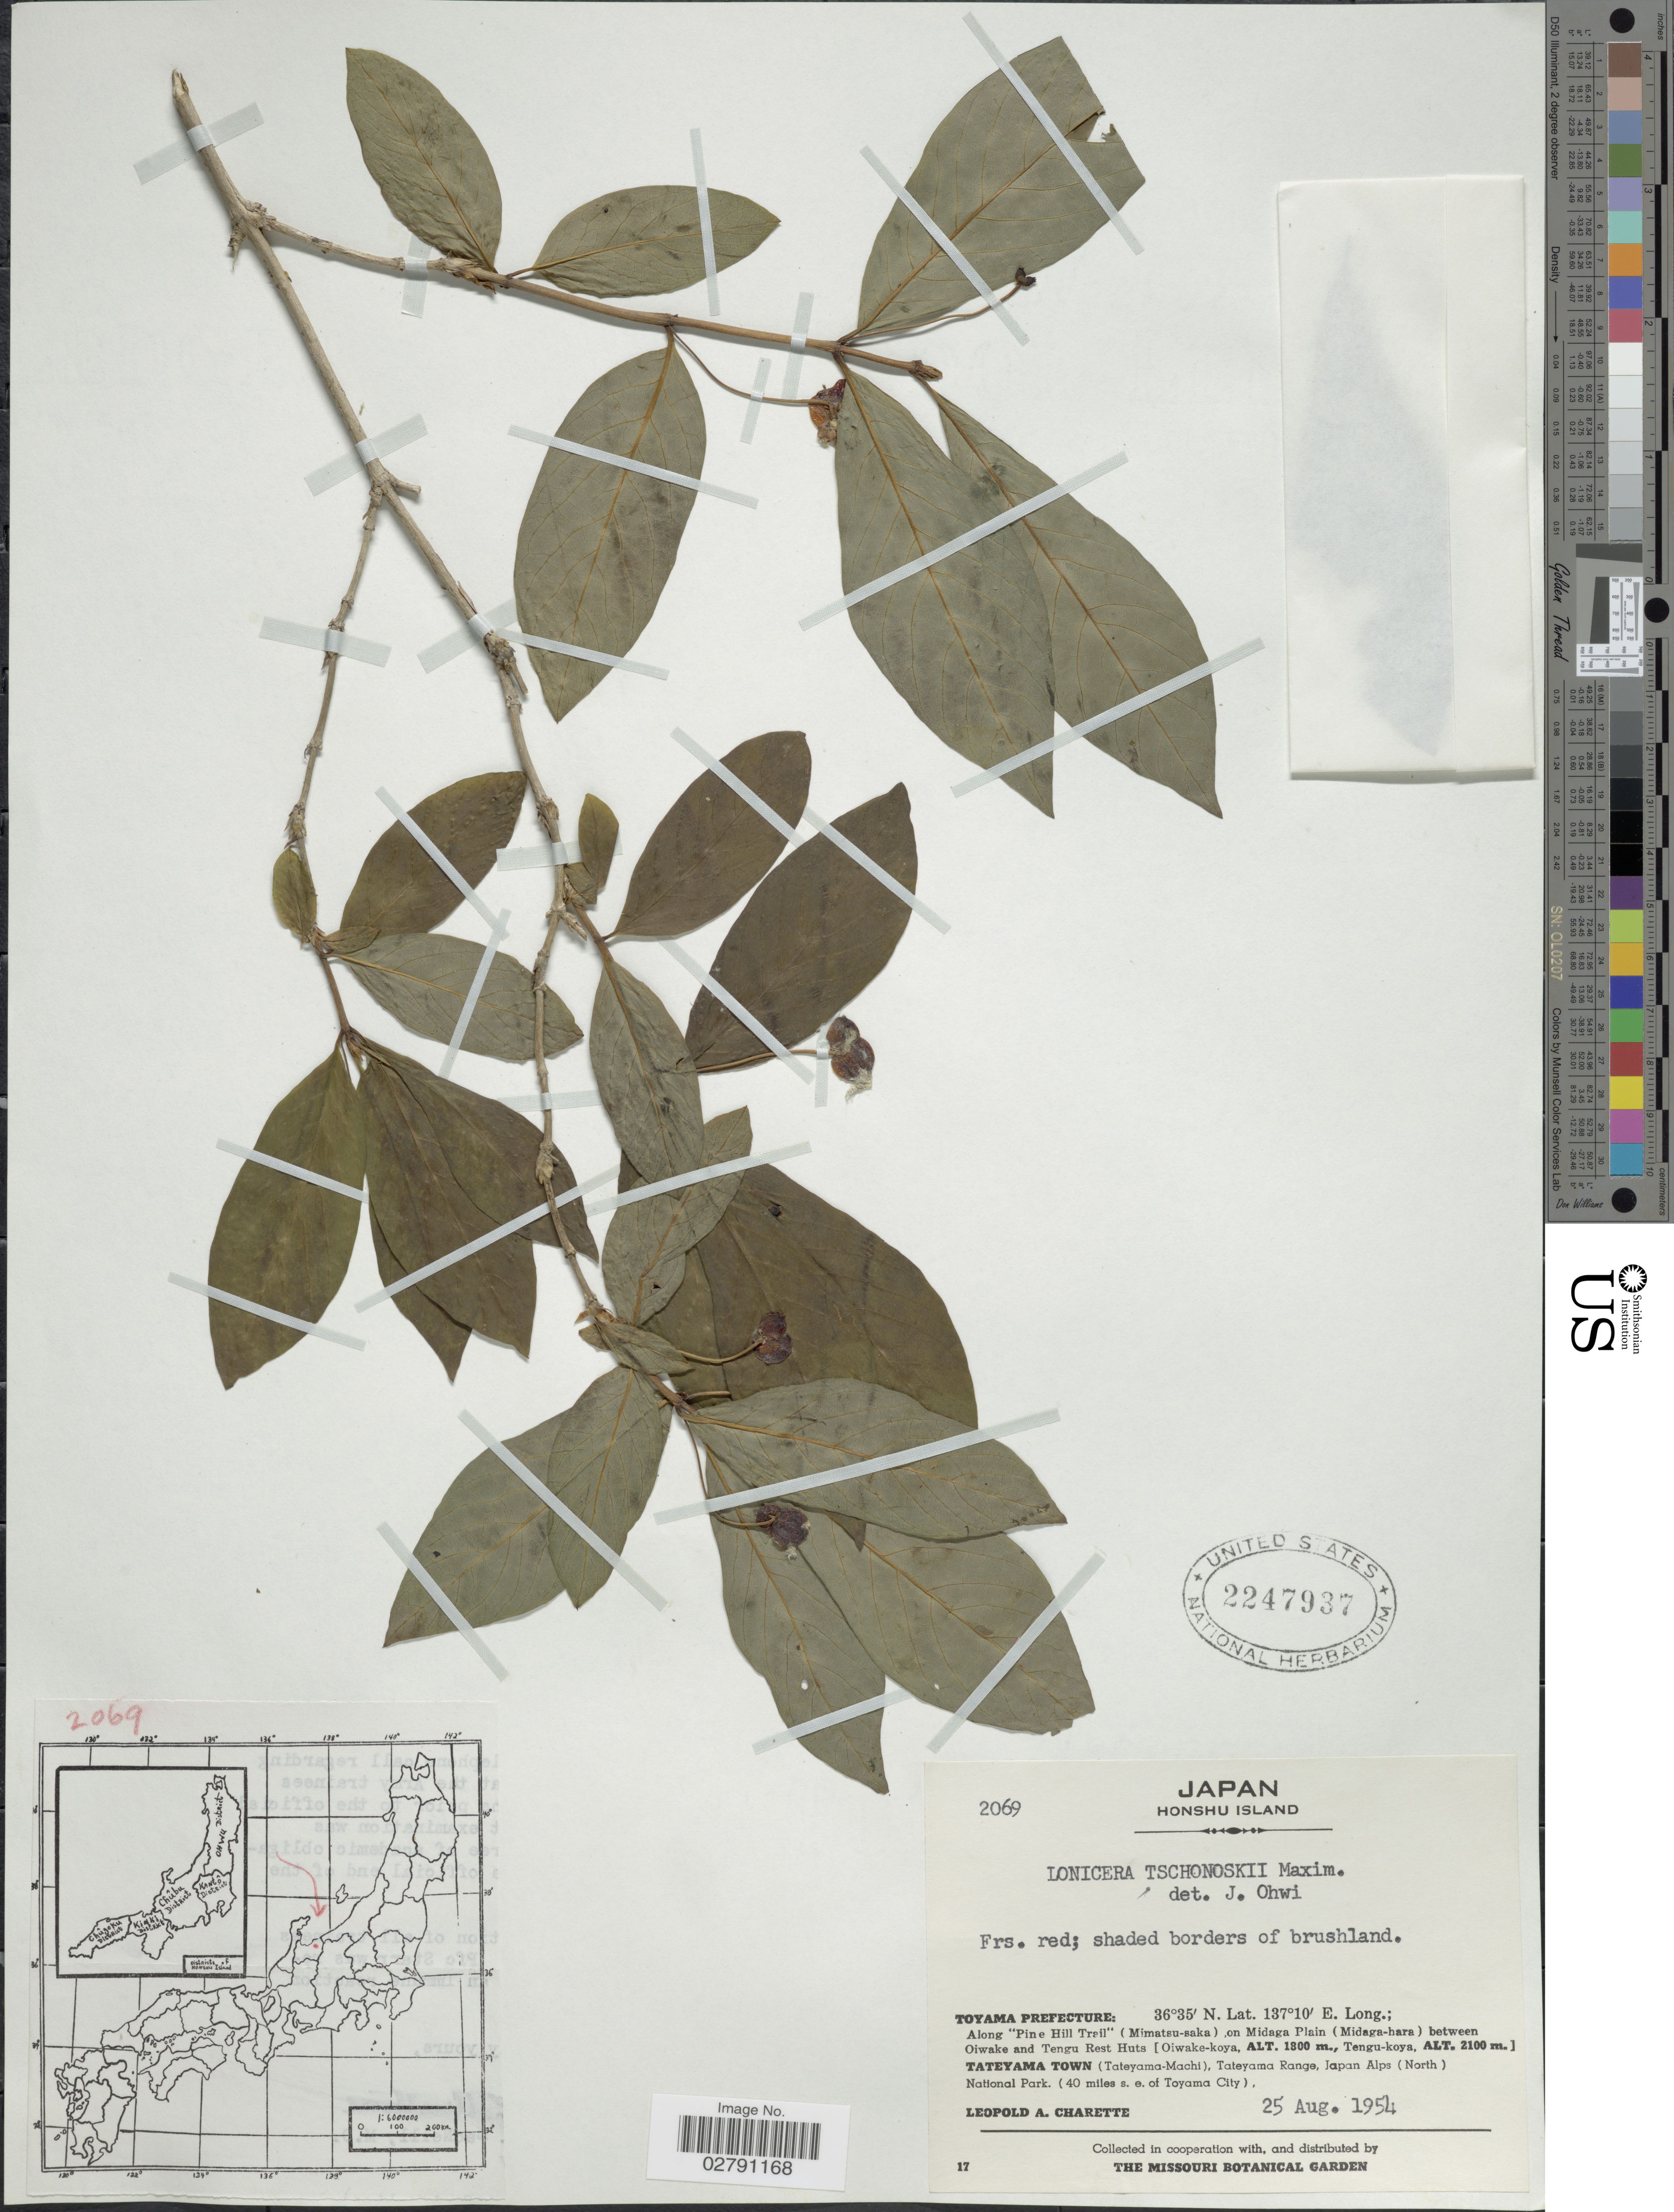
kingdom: Plantae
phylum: Tracheophyta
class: Magnoliopsida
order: Dipsacales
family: Caprifoliaceae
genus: Lonicera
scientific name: Lonicera tschonoskii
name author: Maxim.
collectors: L. A. Charette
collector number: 2069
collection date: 1954-08-25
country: Japan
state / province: Toyama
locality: Honshu Island. Toyama Prefecture: Along "Pine Hill Trail" (Mimatsu-saka), on Midaga Plain (Midaga-hara) between Oiwake and Tengu Rest Huts [Oiwake-koya], Tengu-koya]. Tateyama Town (Tateyama-Machi), Tateyama Range, japan Alps (North) National Park. (40 miles s.e. of Toyama City).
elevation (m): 1800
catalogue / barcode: US 2247937